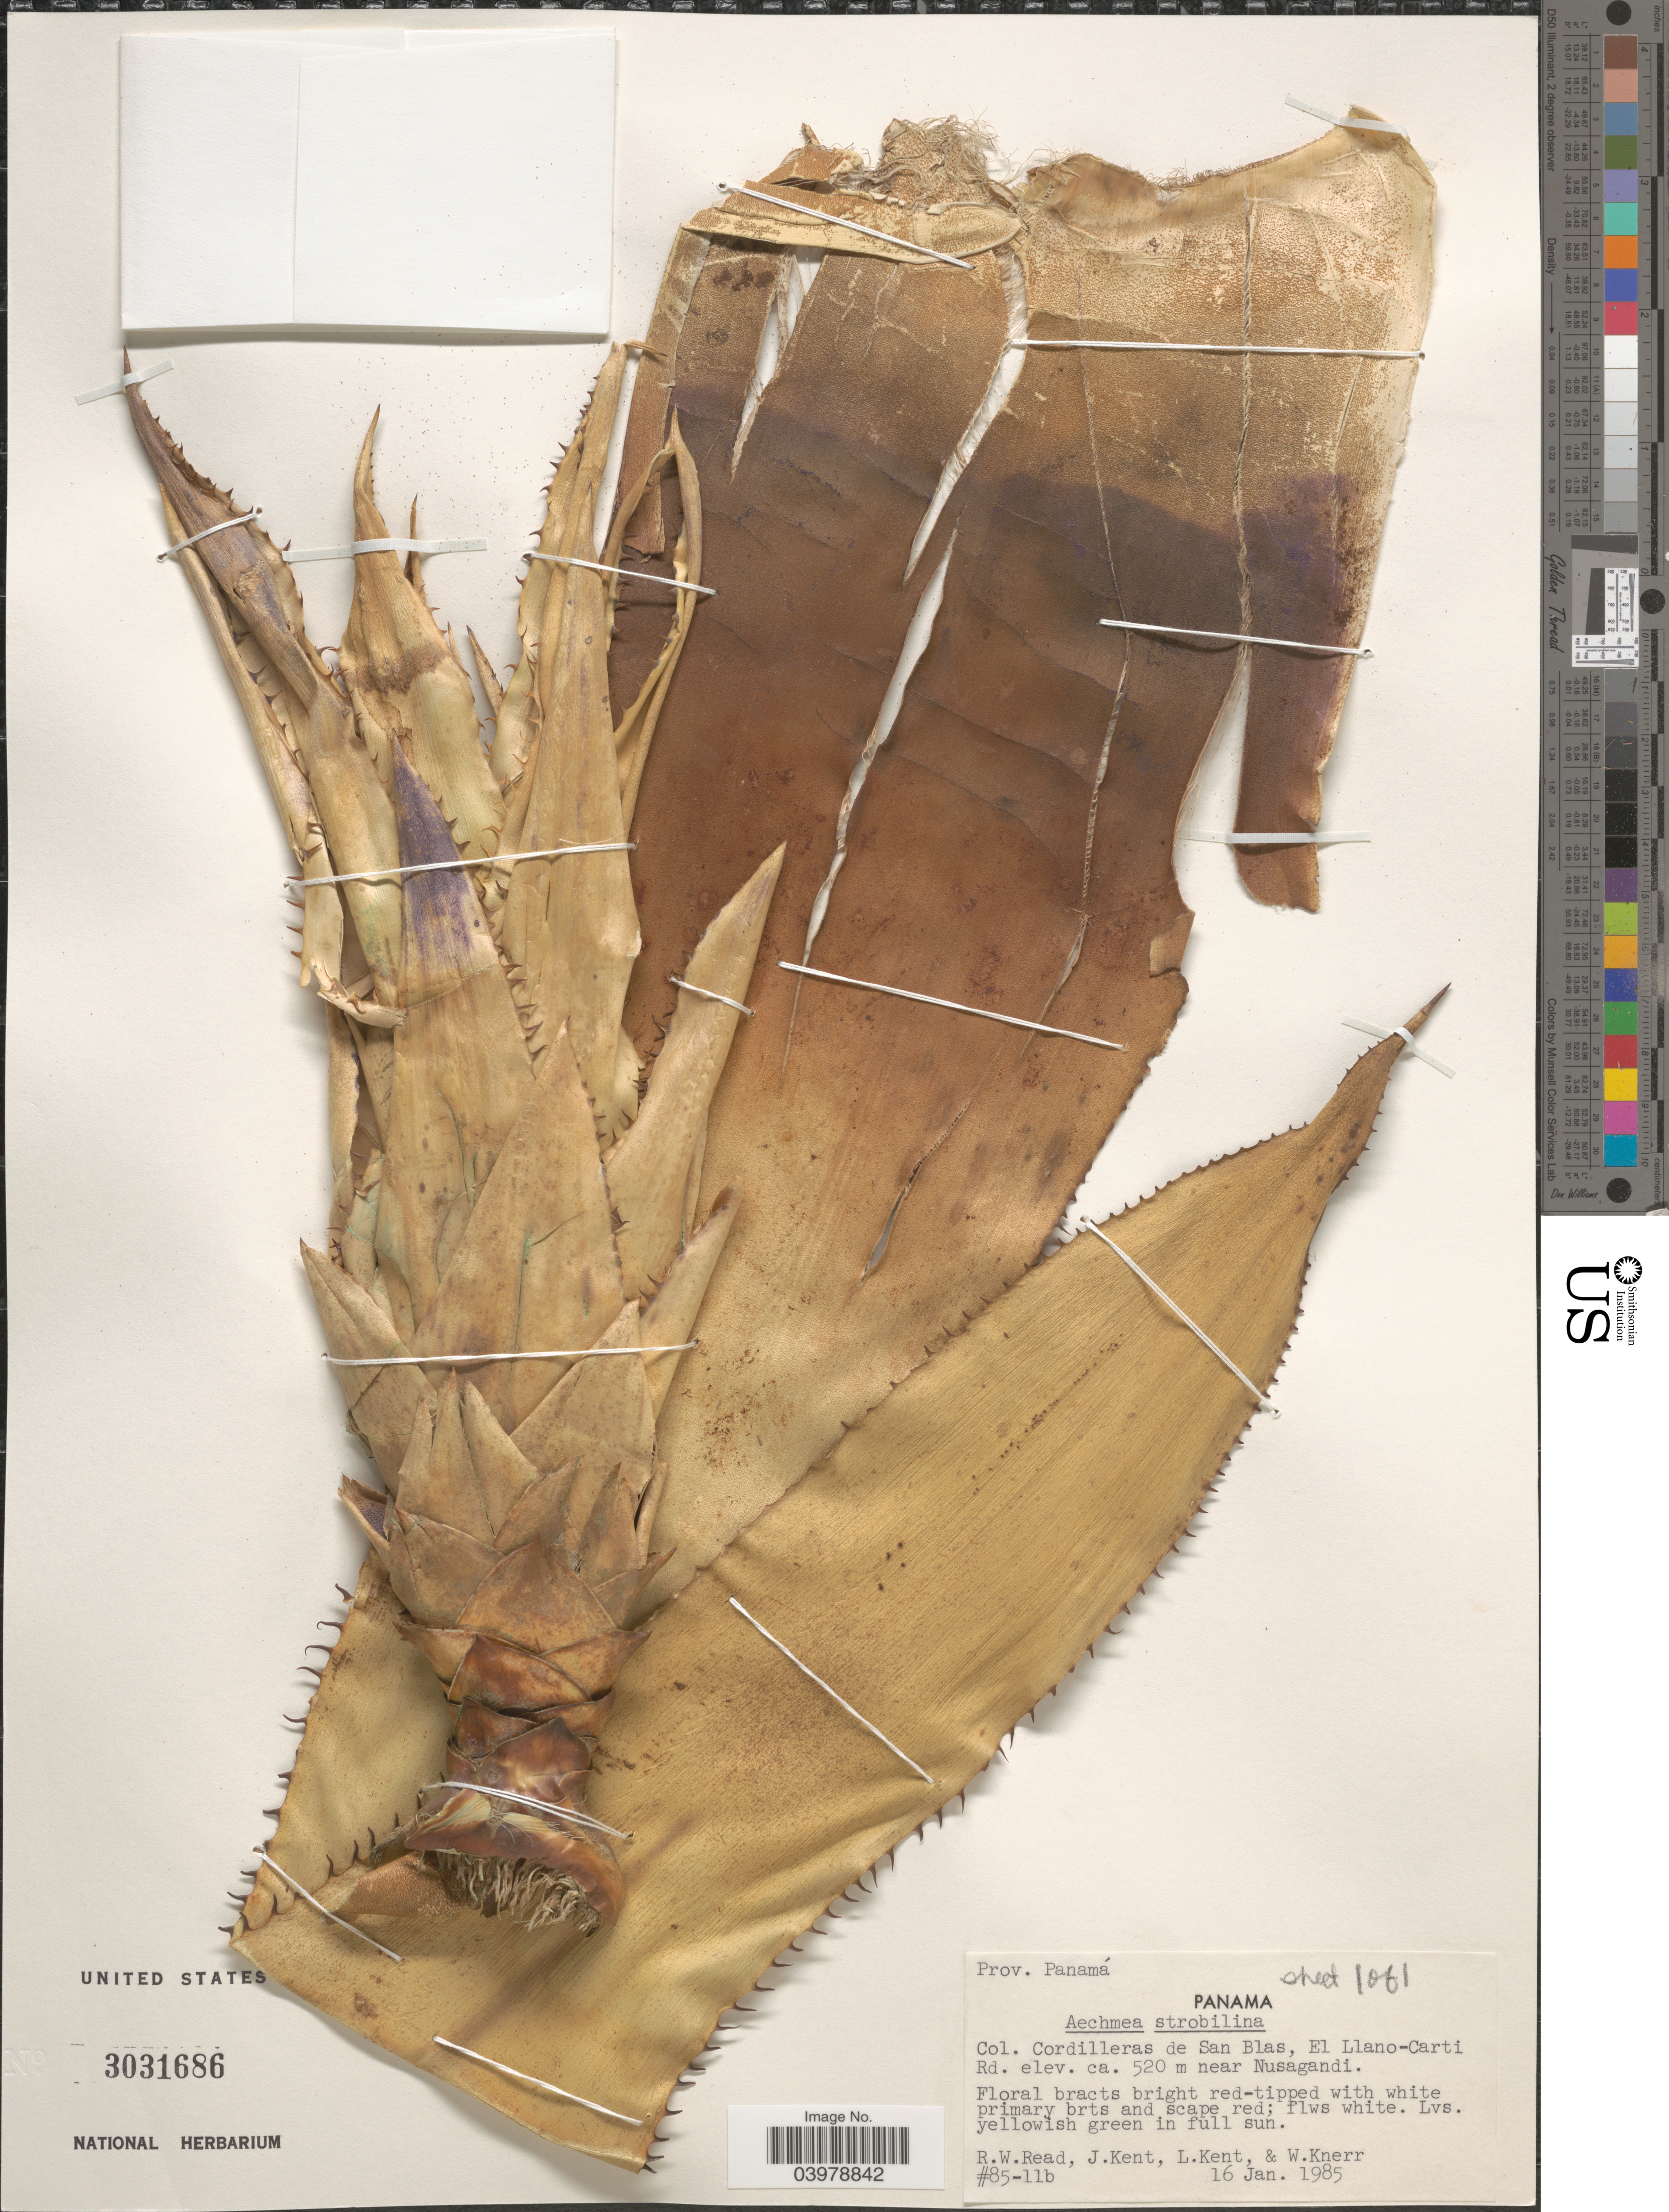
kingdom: Plantae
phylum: Tracheophyta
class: Liliopsida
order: Poales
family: Bromeliaceae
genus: Aechmea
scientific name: Aechmea strobilina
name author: (Beurl.) L.B. Sm. & Read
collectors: R. W. Read, J. Kent, L. Kent & W. Knerr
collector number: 85-11b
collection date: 1985-01-16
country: Panama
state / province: Panamá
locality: Cordilleras de San Blas, El Llano-Carti Rd. near Nusagandi.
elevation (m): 520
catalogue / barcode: US 3031686